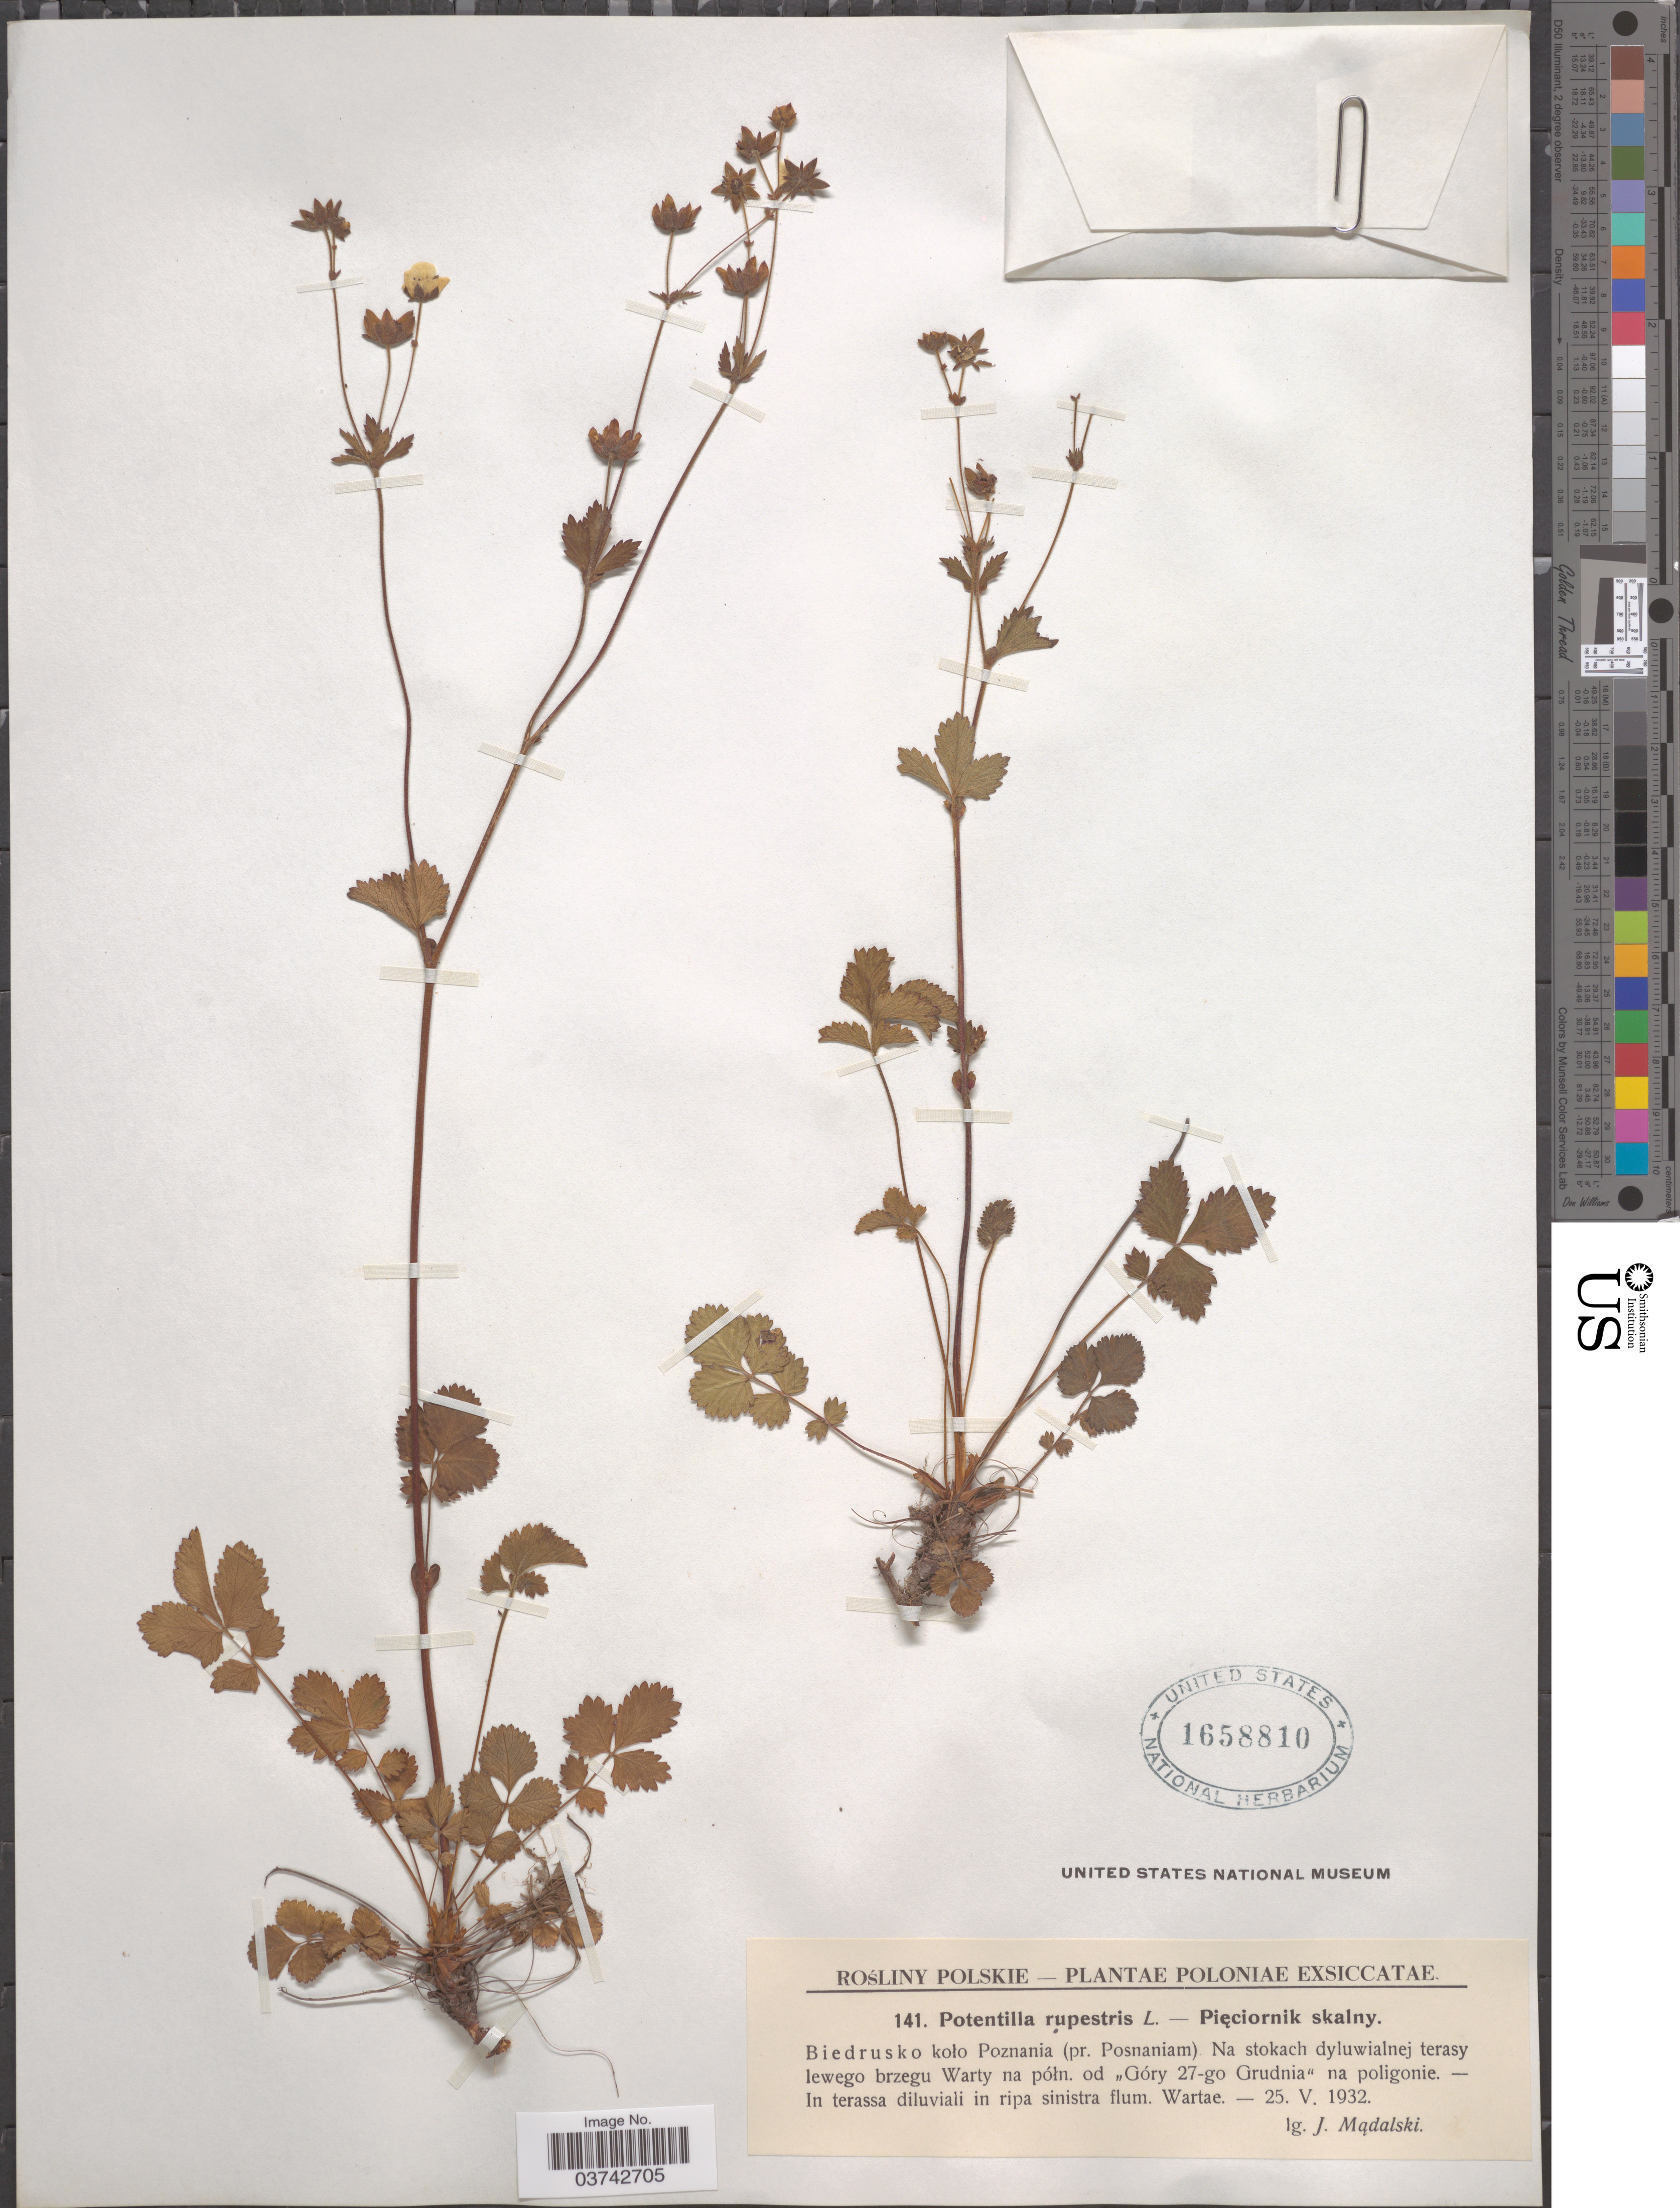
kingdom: Plantae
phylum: Tracheophyta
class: Magnoliopsida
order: Rosales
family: Rosaceae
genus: Drymocallis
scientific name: Drymocallis rupestris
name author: (L.) Soják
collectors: J. Madalski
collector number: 141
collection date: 1932-05-25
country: Poland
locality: Poloniæ. Biedrusko kolo Poznania (pr. Posnaniam).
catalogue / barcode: US 1658810